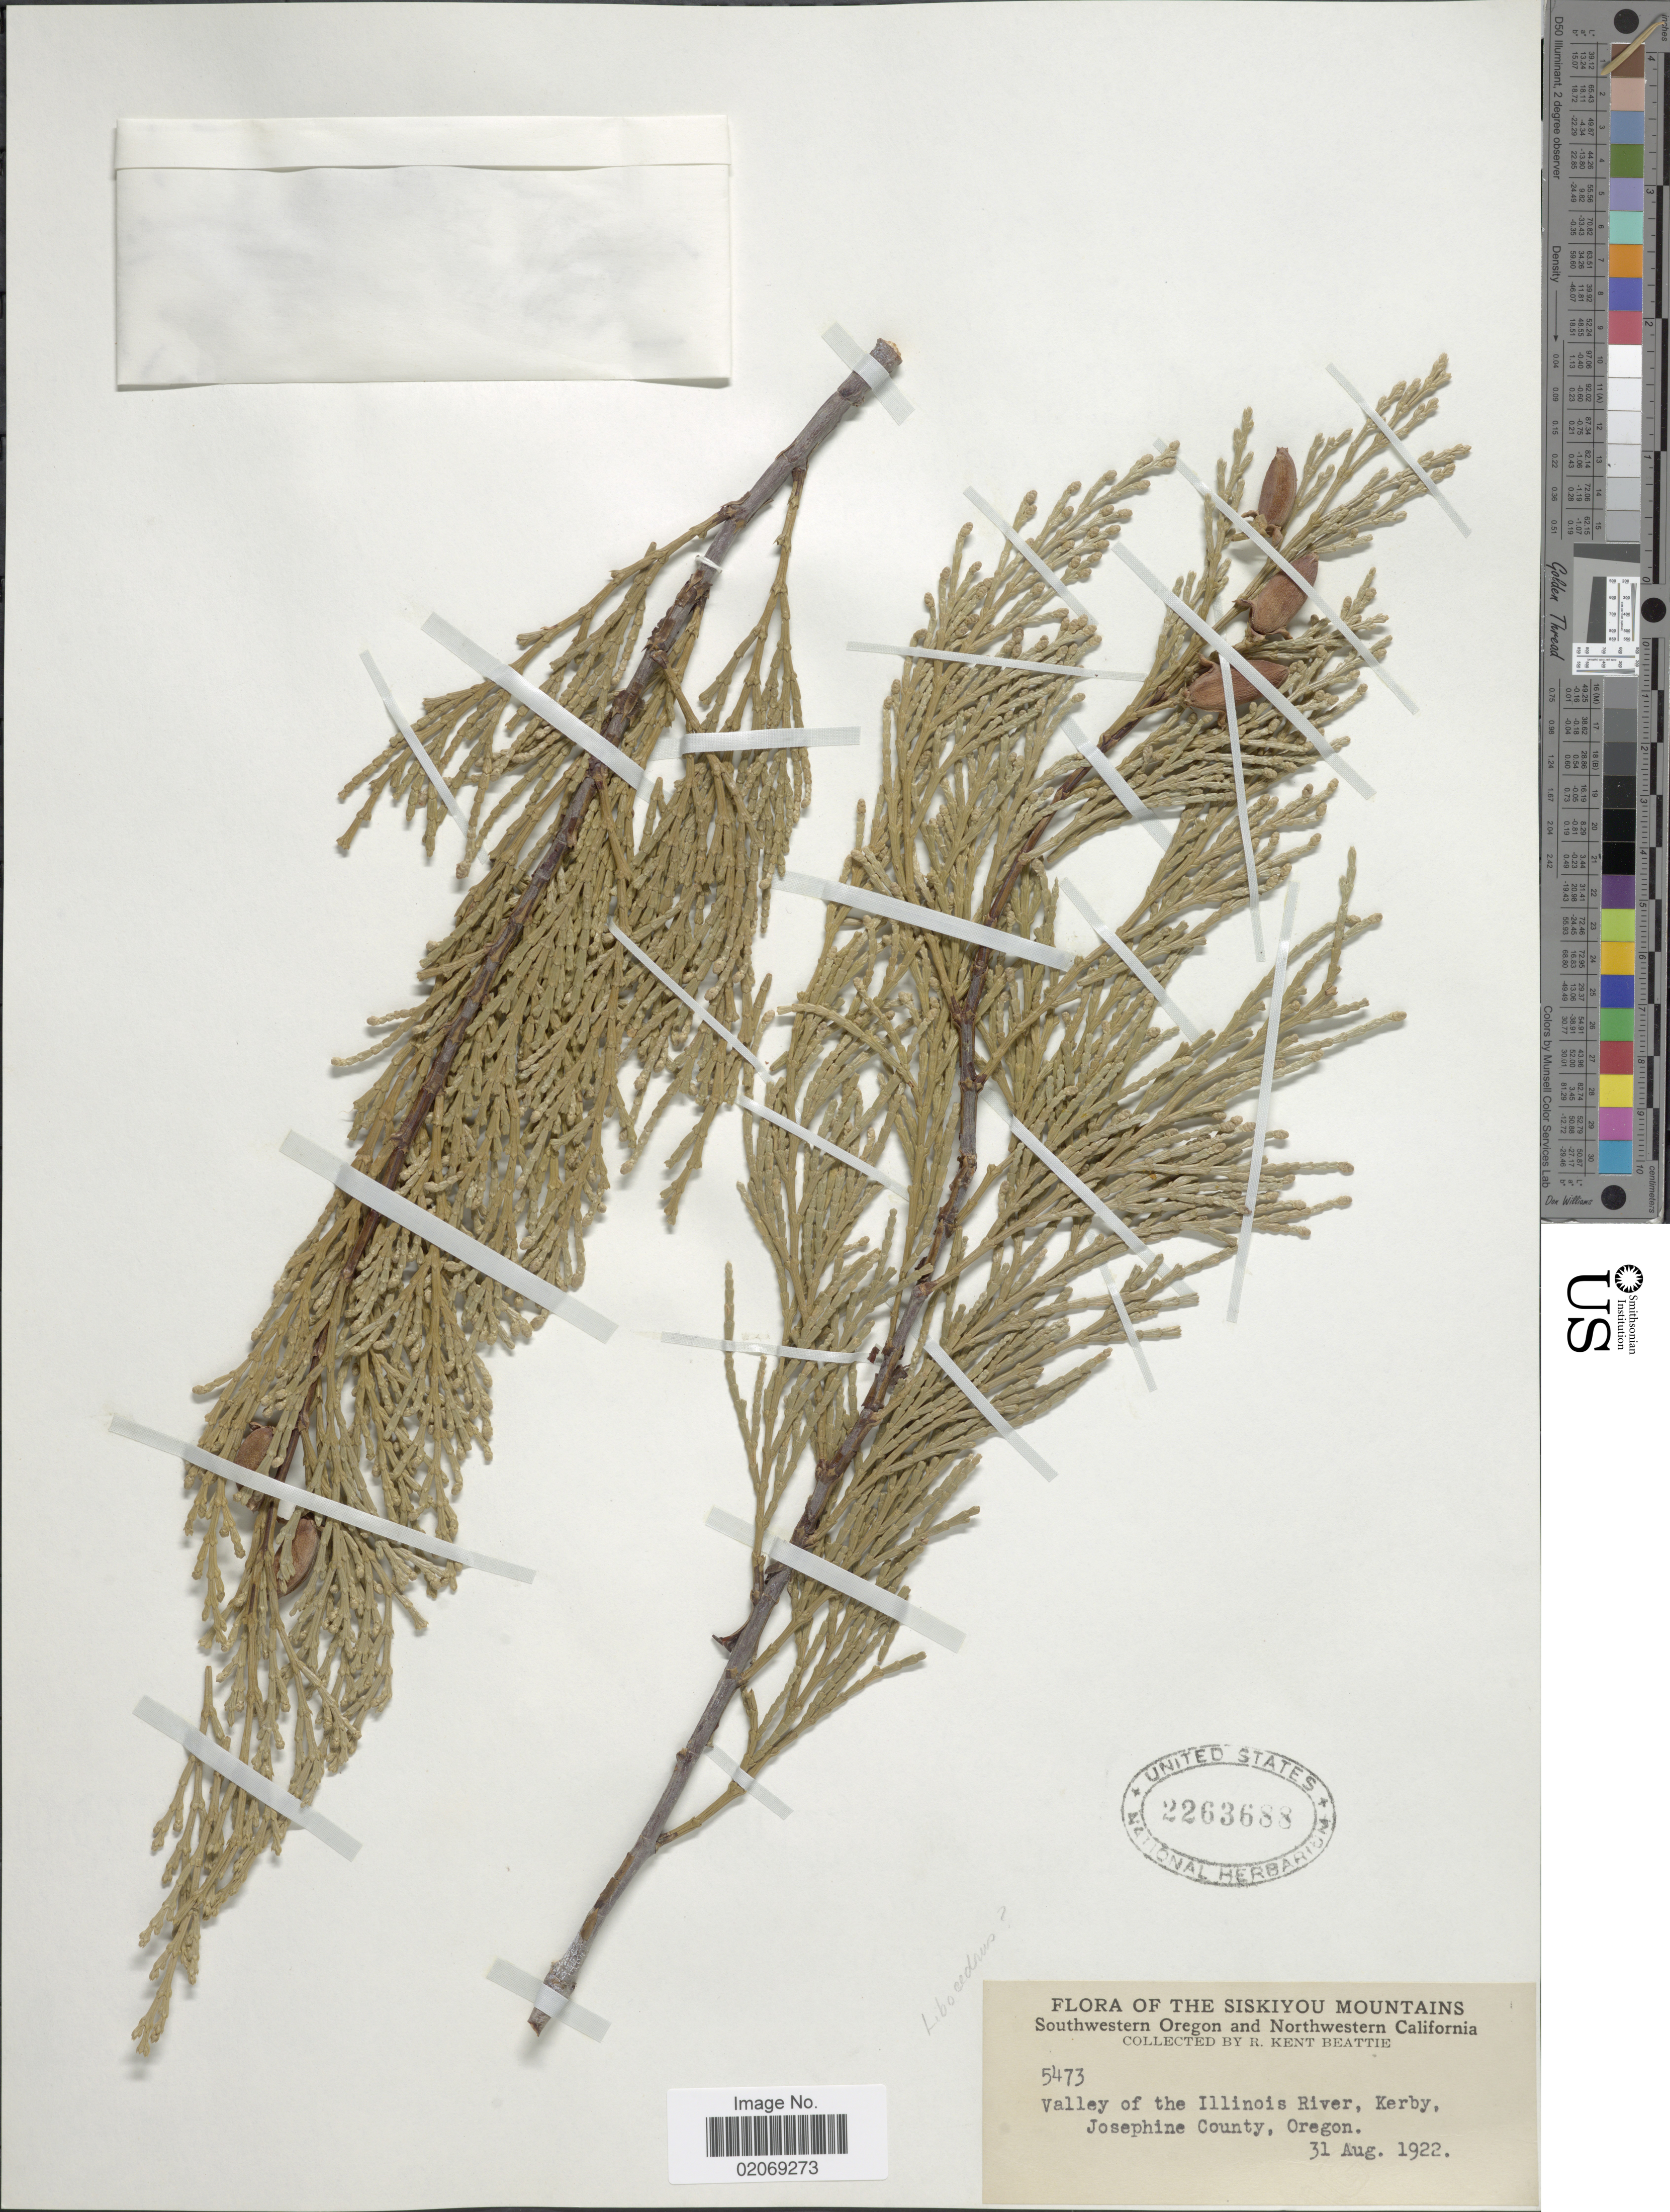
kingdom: Plantae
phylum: Tracheophyta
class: Pinopsida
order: Pinales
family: Cupressaceae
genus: Libocedrus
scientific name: Libocedrus decurrens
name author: Torr.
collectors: R. K. Beattie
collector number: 5473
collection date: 1922-08-31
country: United States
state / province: Oregon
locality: Siskiyou Mountains. Southwestern Oregon and Northwestern California. Valley of the Illinois River, Kerby, Josephine County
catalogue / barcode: US 2263688